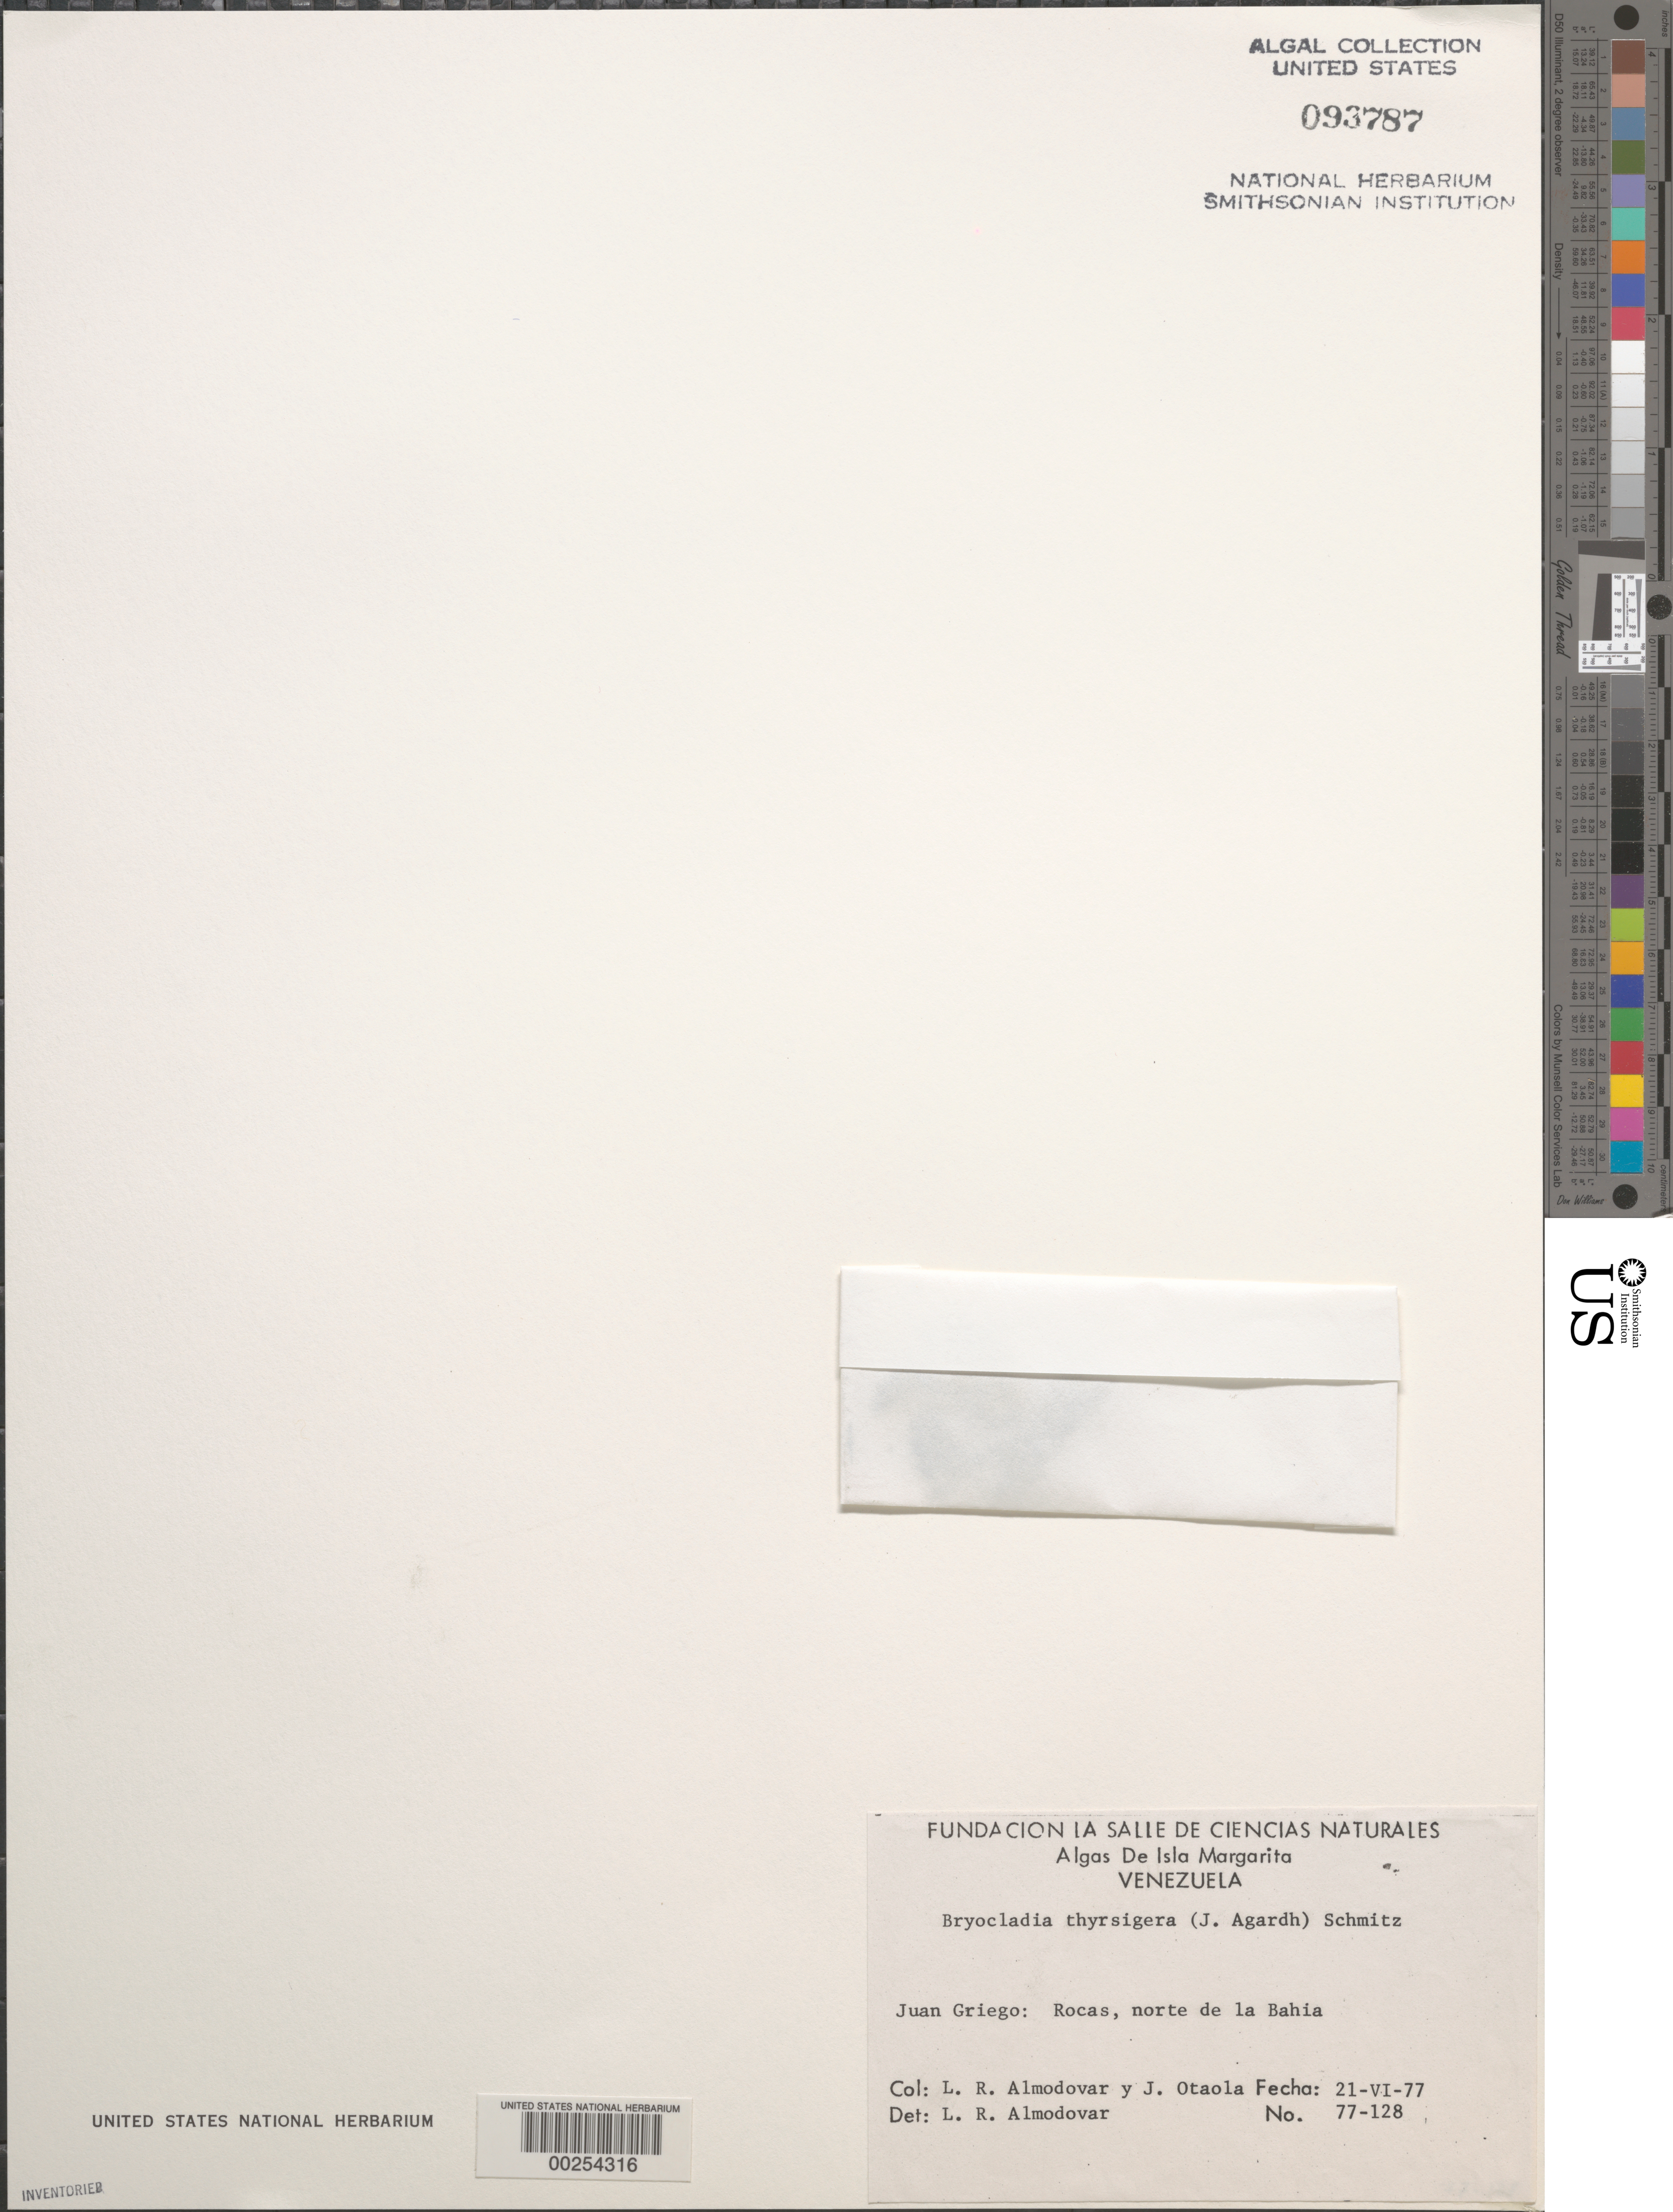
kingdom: Plantae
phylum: Rhodophyta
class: Florideophyceae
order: Ceramiales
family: Rhodomelaceae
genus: Bryocladia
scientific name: Bryocladia thyrsigera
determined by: Almodovar, L. R.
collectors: L. Almodovar & J. Otaola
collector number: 77-128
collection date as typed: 21 Jun 1977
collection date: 1977-06-21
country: Venezuela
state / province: Nueva Esparta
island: Margarita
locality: Juangriego north of bahia de juan griego, isla de margarita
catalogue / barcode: US 93787